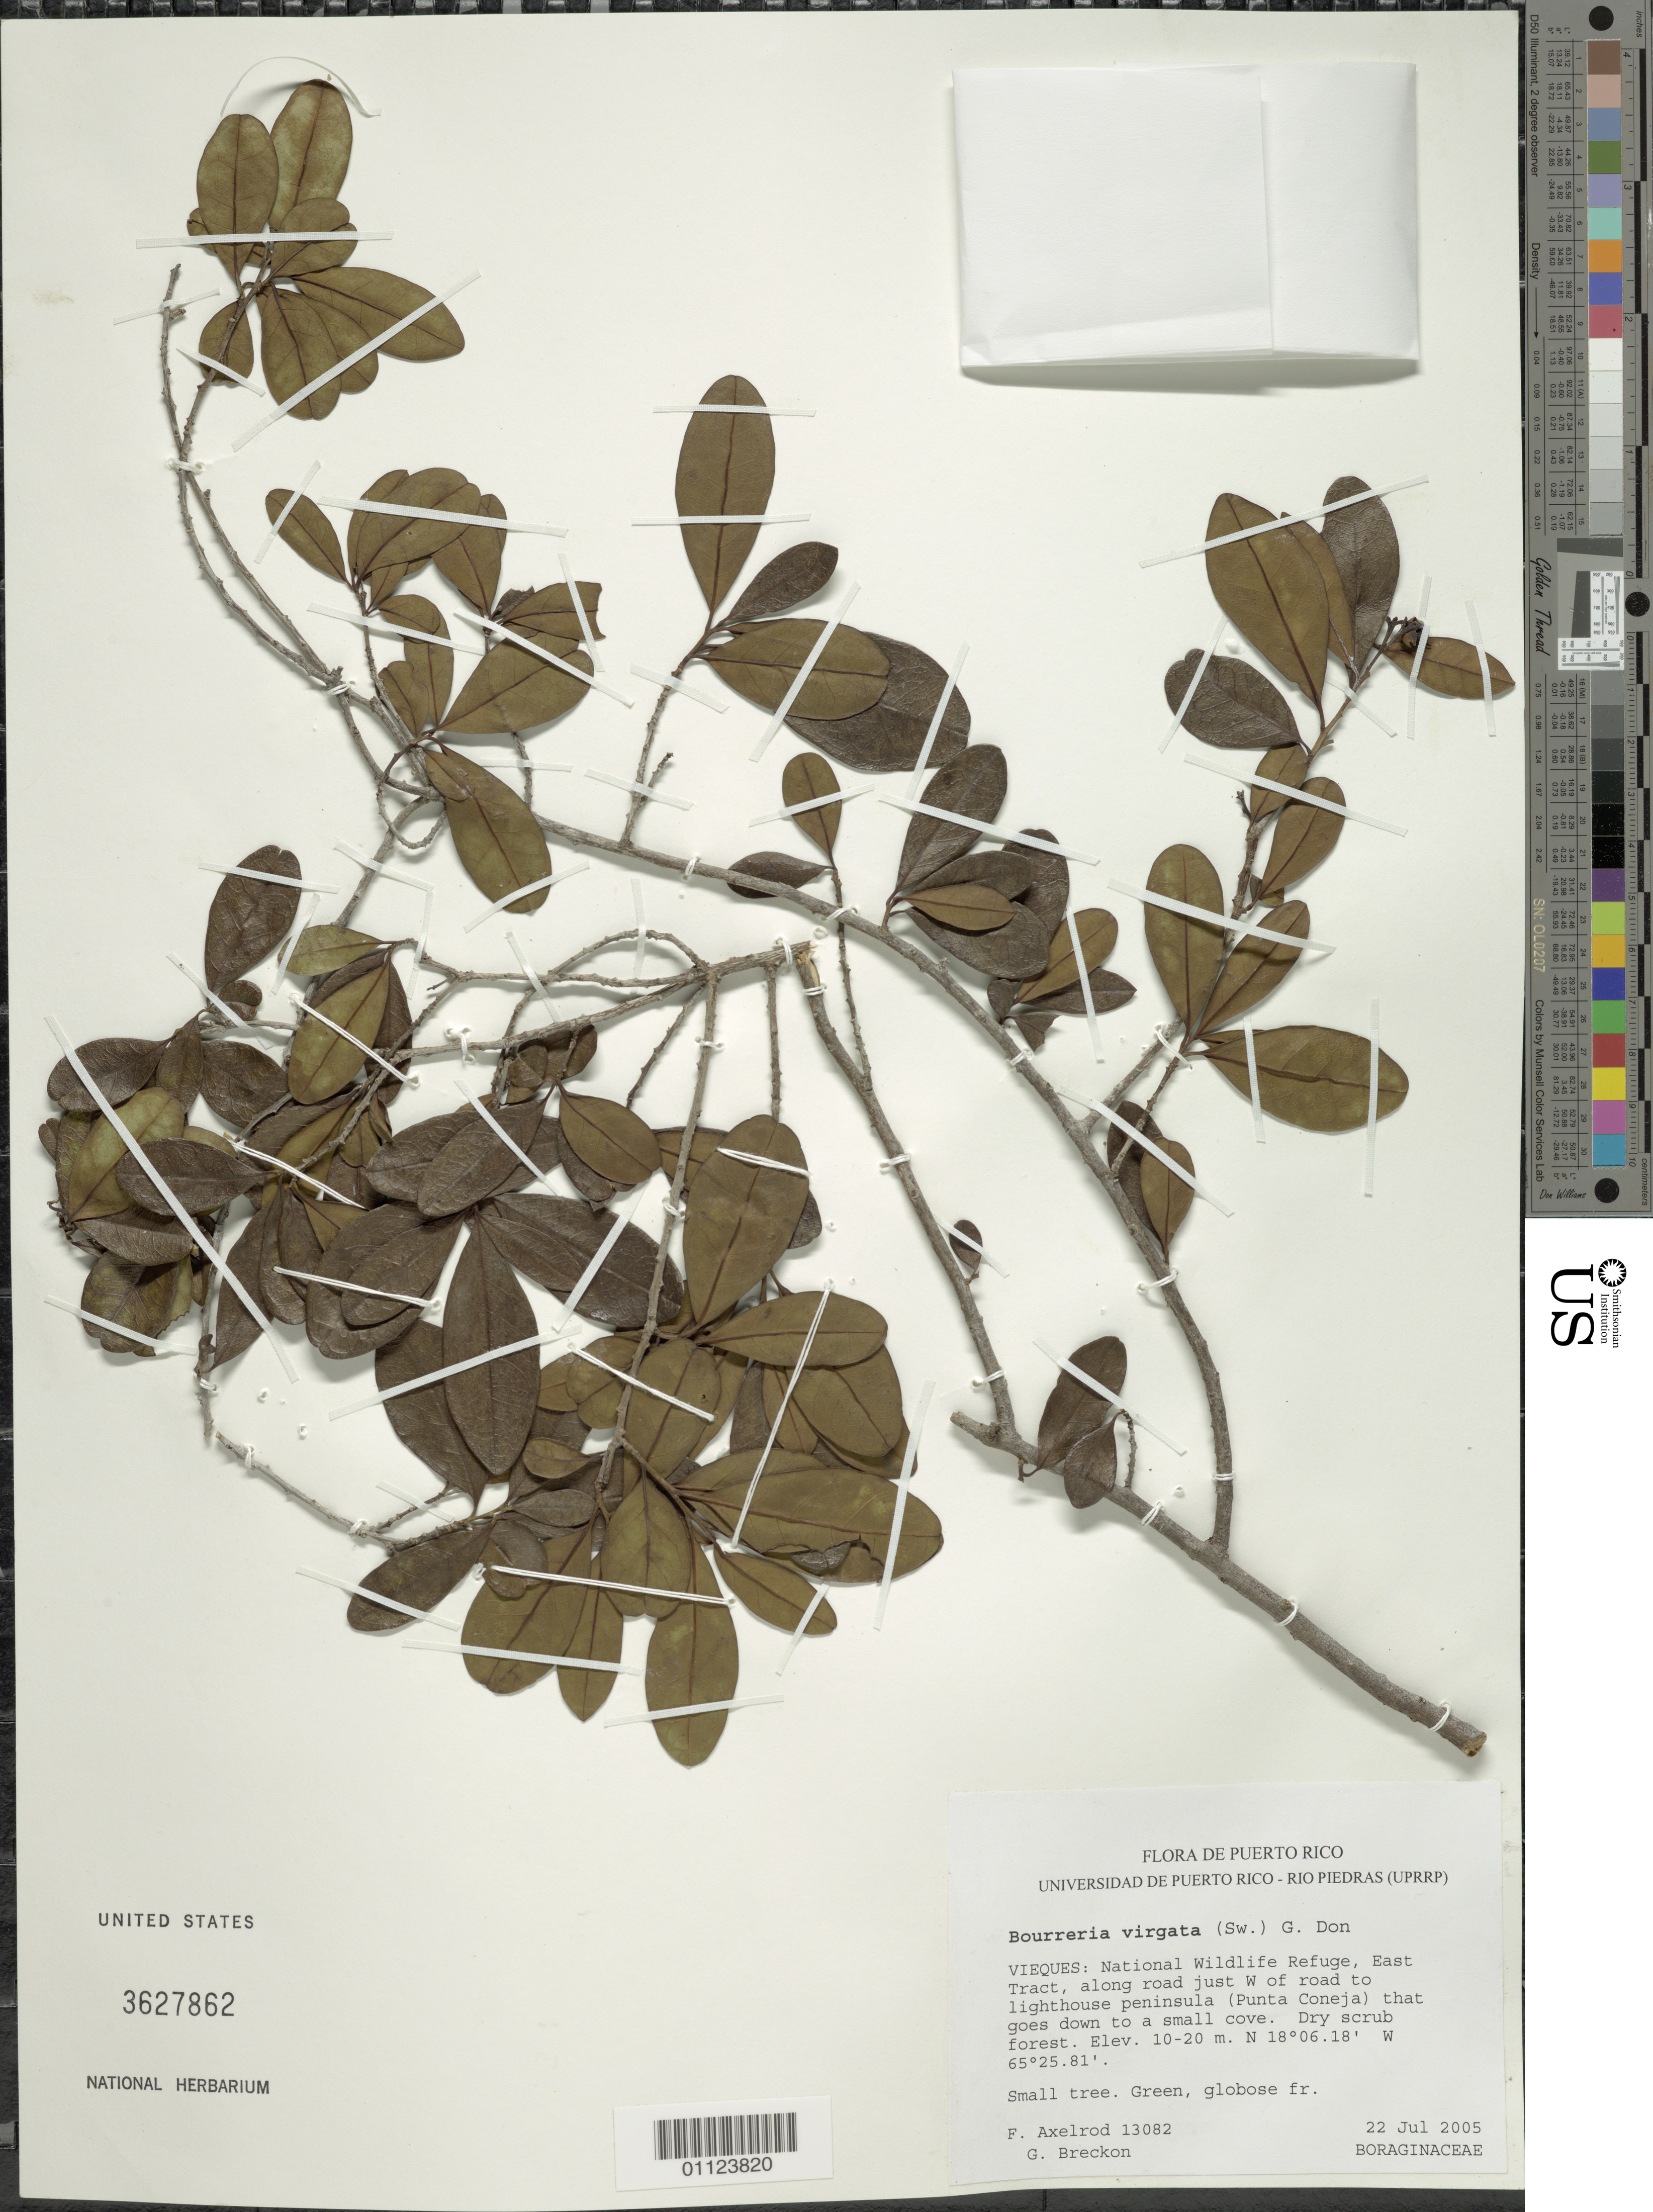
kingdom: Plantae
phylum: Tracheophyta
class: Magnoliopsida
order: Boraginales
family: Ehretiaceae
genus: Bourreria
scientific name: Bourreria virgata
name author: (Sw.) G. Don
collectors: F. S. Axelrod & G. Breckon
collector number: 13082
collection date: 2005-07-22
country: Puerto Rico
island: Vieques I.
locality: National Wildlife Refuge, East Tract, along road just W of road to lighthouse peninsula (Punta Coneja) that goes down to a small cove.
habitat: Dry scrub forest.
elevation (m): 10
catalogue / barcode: US 3627862